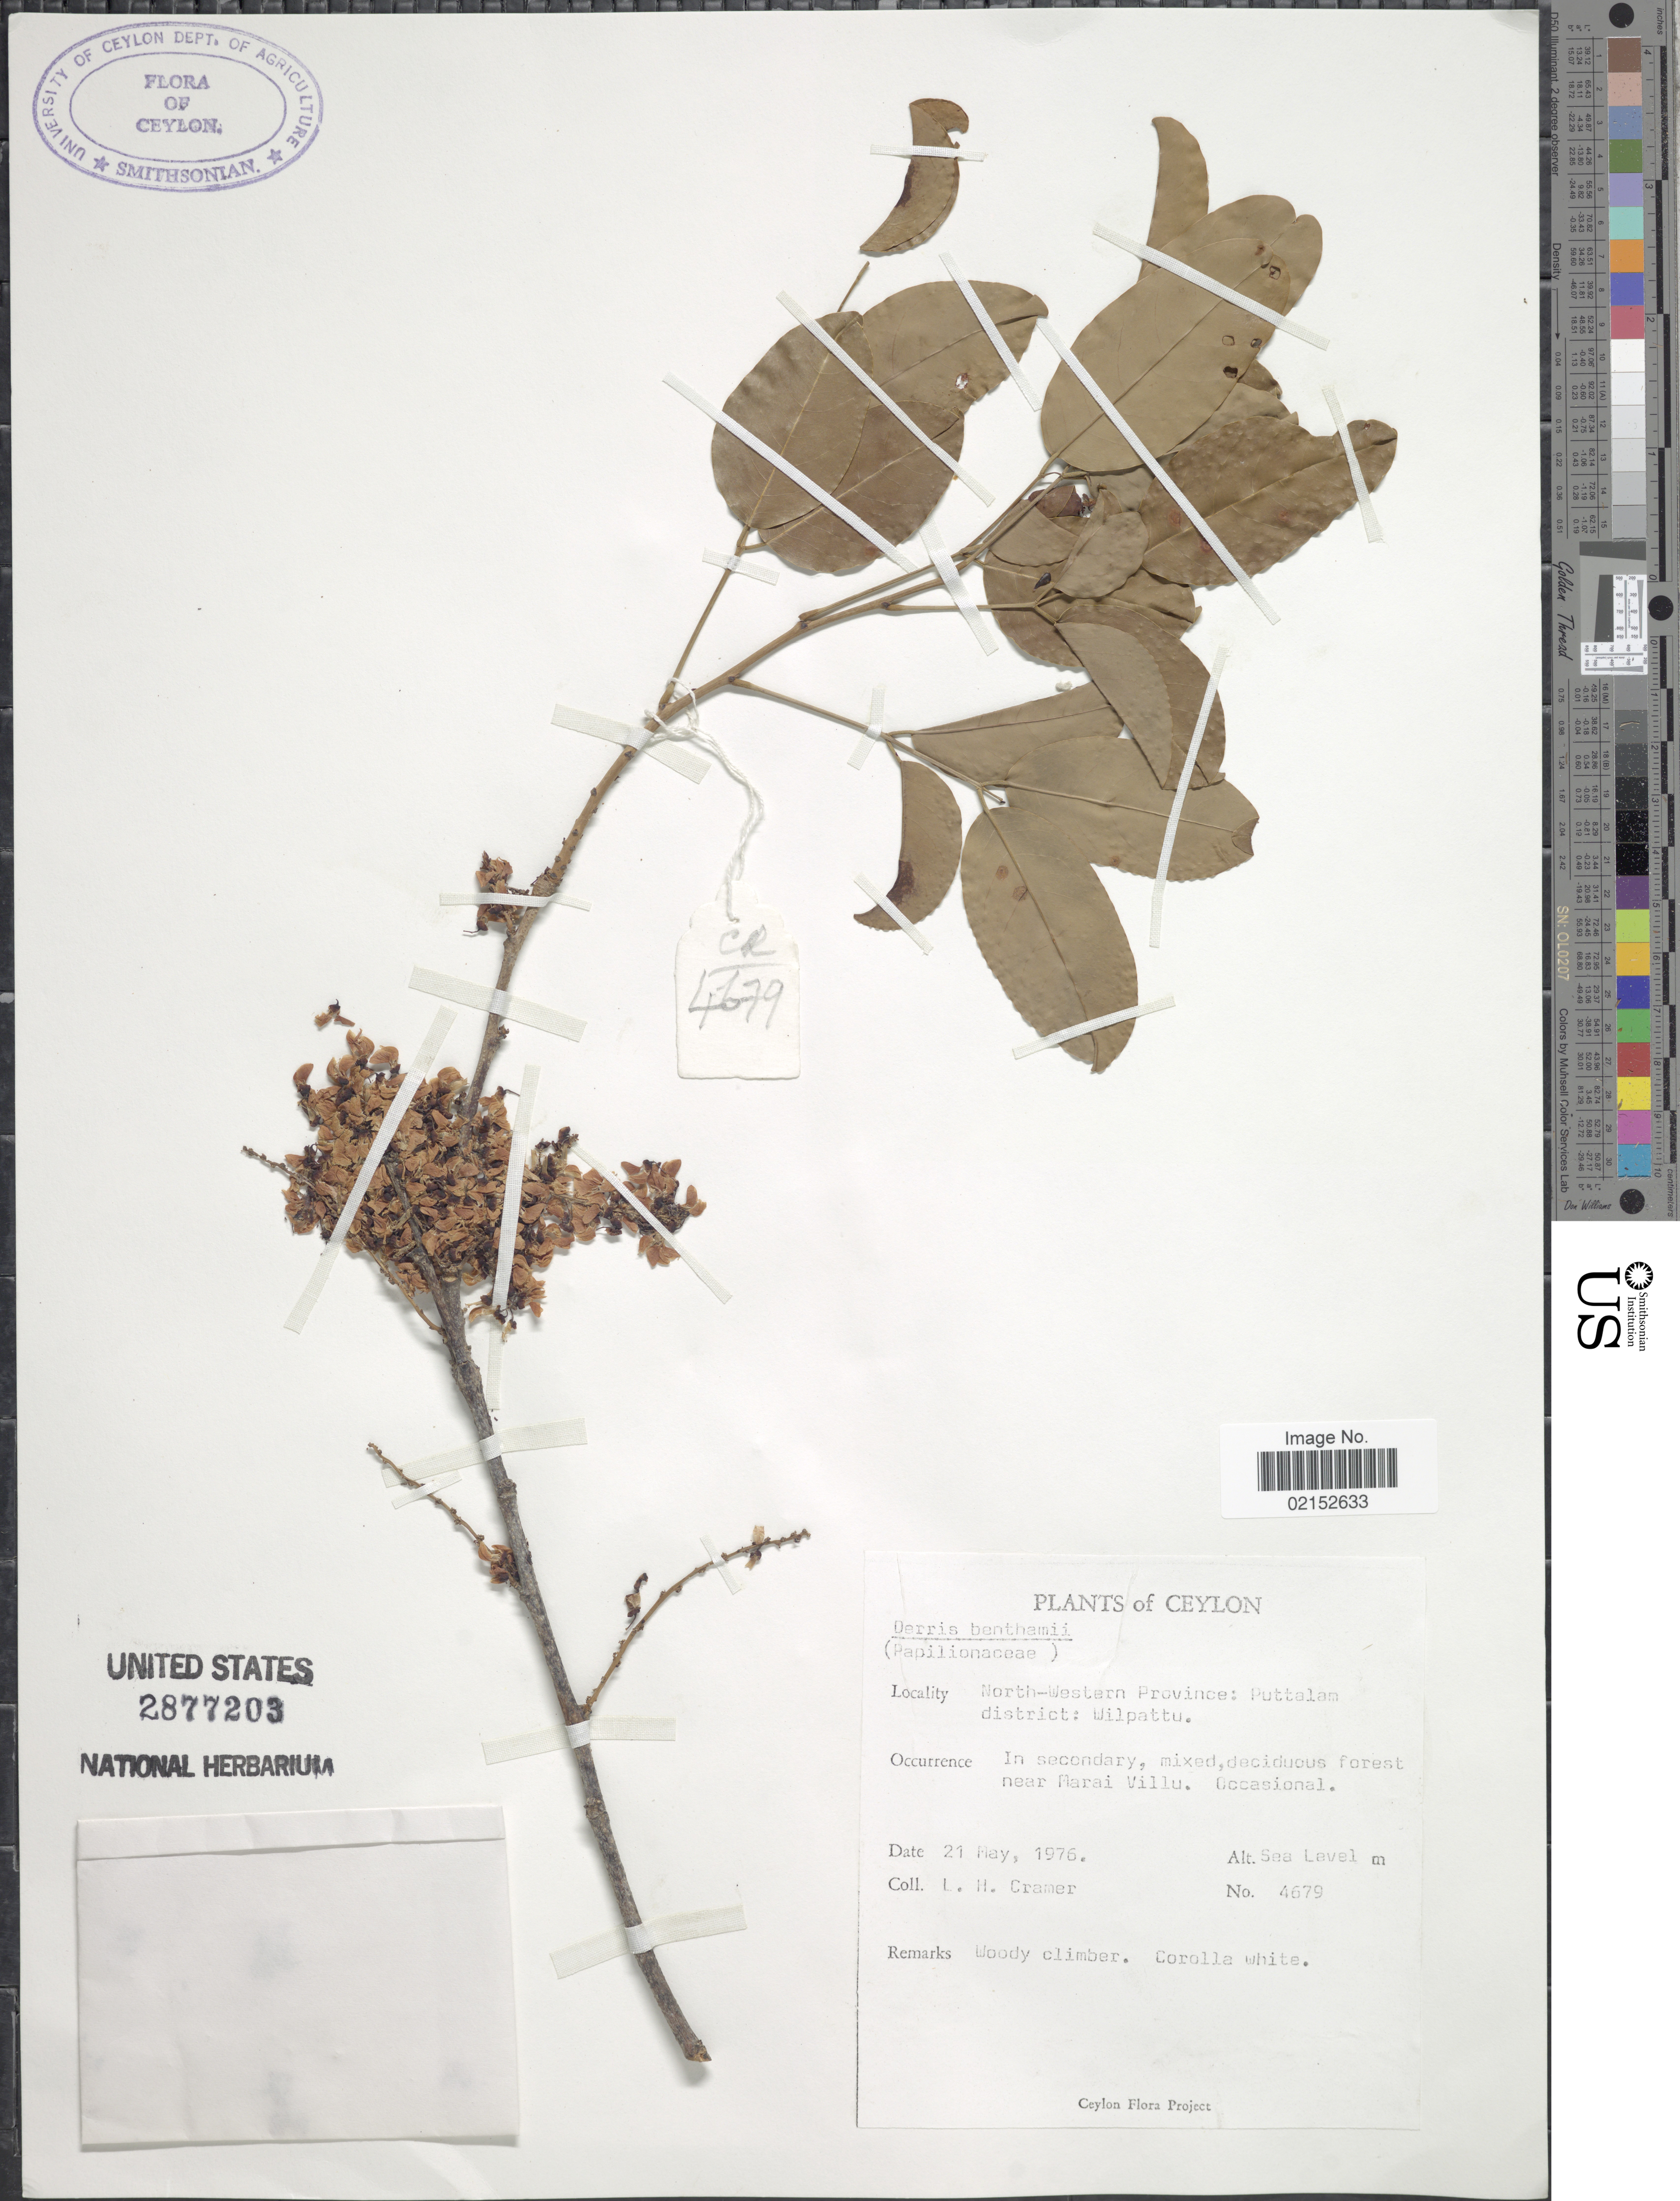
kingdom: Plantae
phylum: Tracheophyta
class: Magnoliopsida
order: Fabales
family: Fabaceae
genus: Derris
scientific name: Derris benthamii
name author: (Thwaites) Thwaites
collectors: L. H. Cramer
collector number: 4679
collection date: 1976-05-21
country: Sri Lanka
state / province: North Western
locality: Ceylon. Puttalam district: Wilpattu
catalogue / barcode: US 2877203